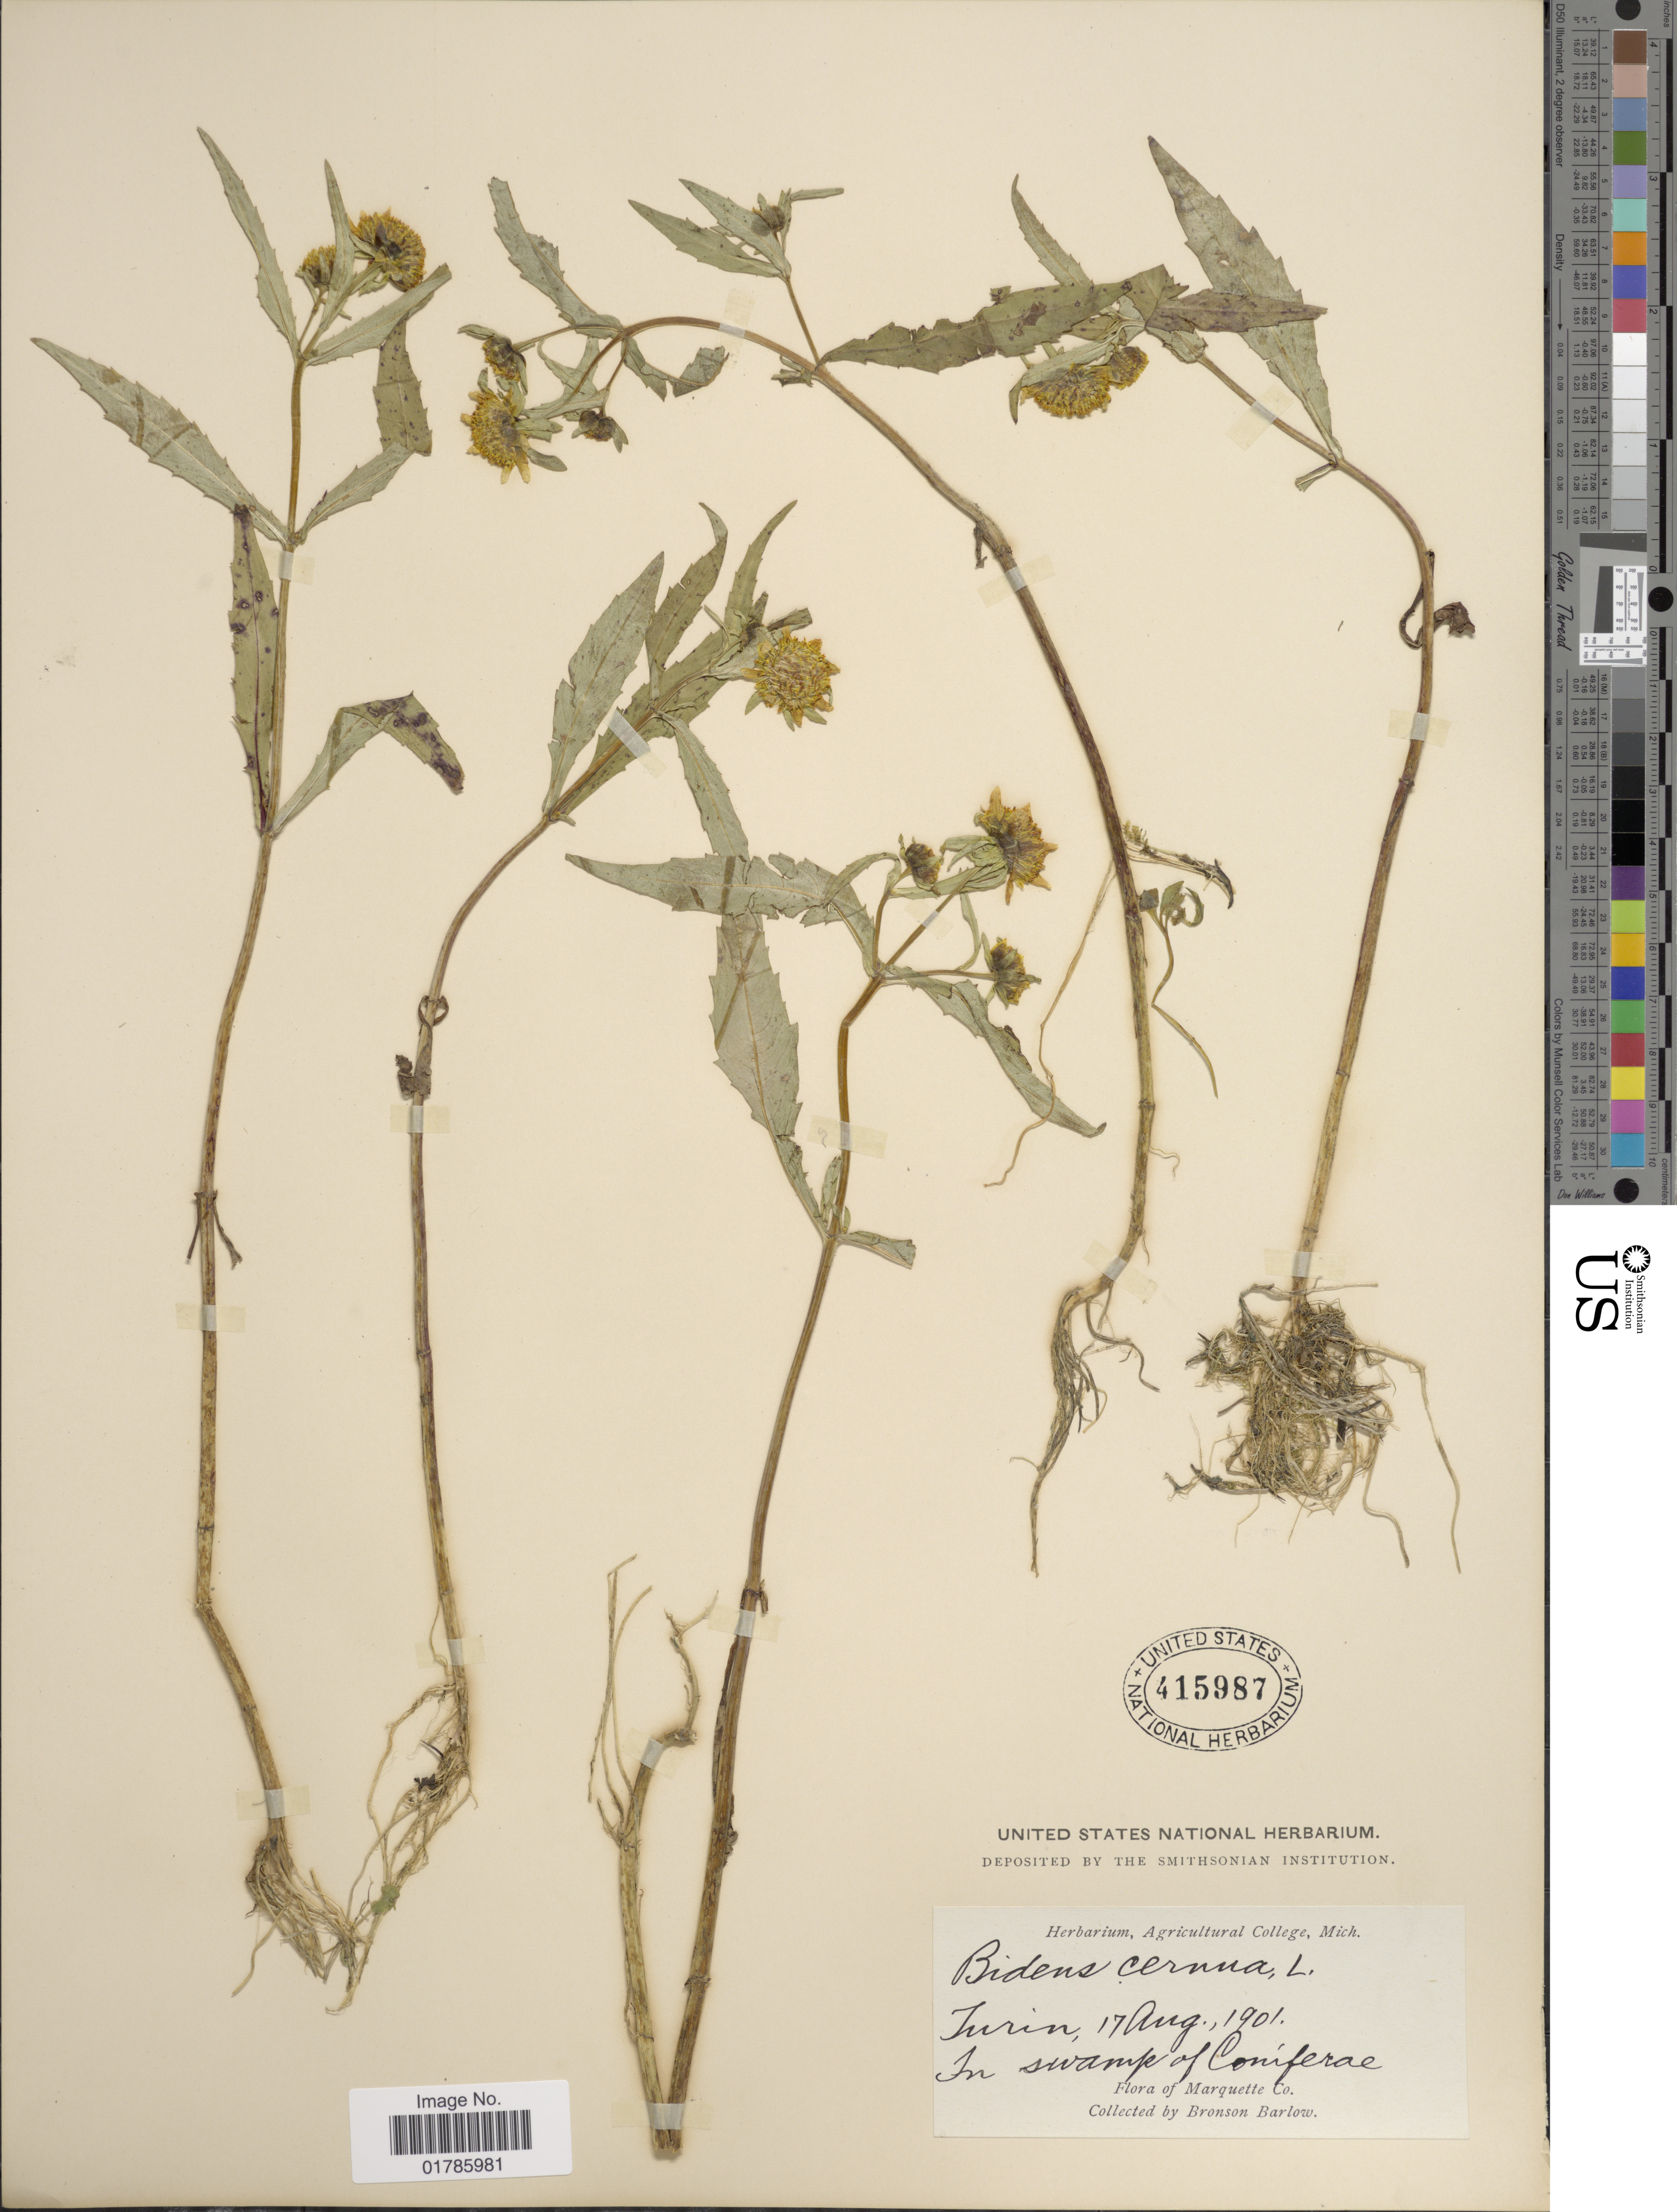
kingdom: Plantae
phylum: Tracheophyta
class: Magnoliopsida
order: Asterales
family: Asteraceae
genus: Bidens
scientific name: Bidens cernua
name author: L.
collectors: Barlow, B.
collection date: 1901-08-17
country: United States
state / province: Michigan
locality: Jurin, in swamp of Coniferae, Marquette Co.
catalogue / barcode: US 415987